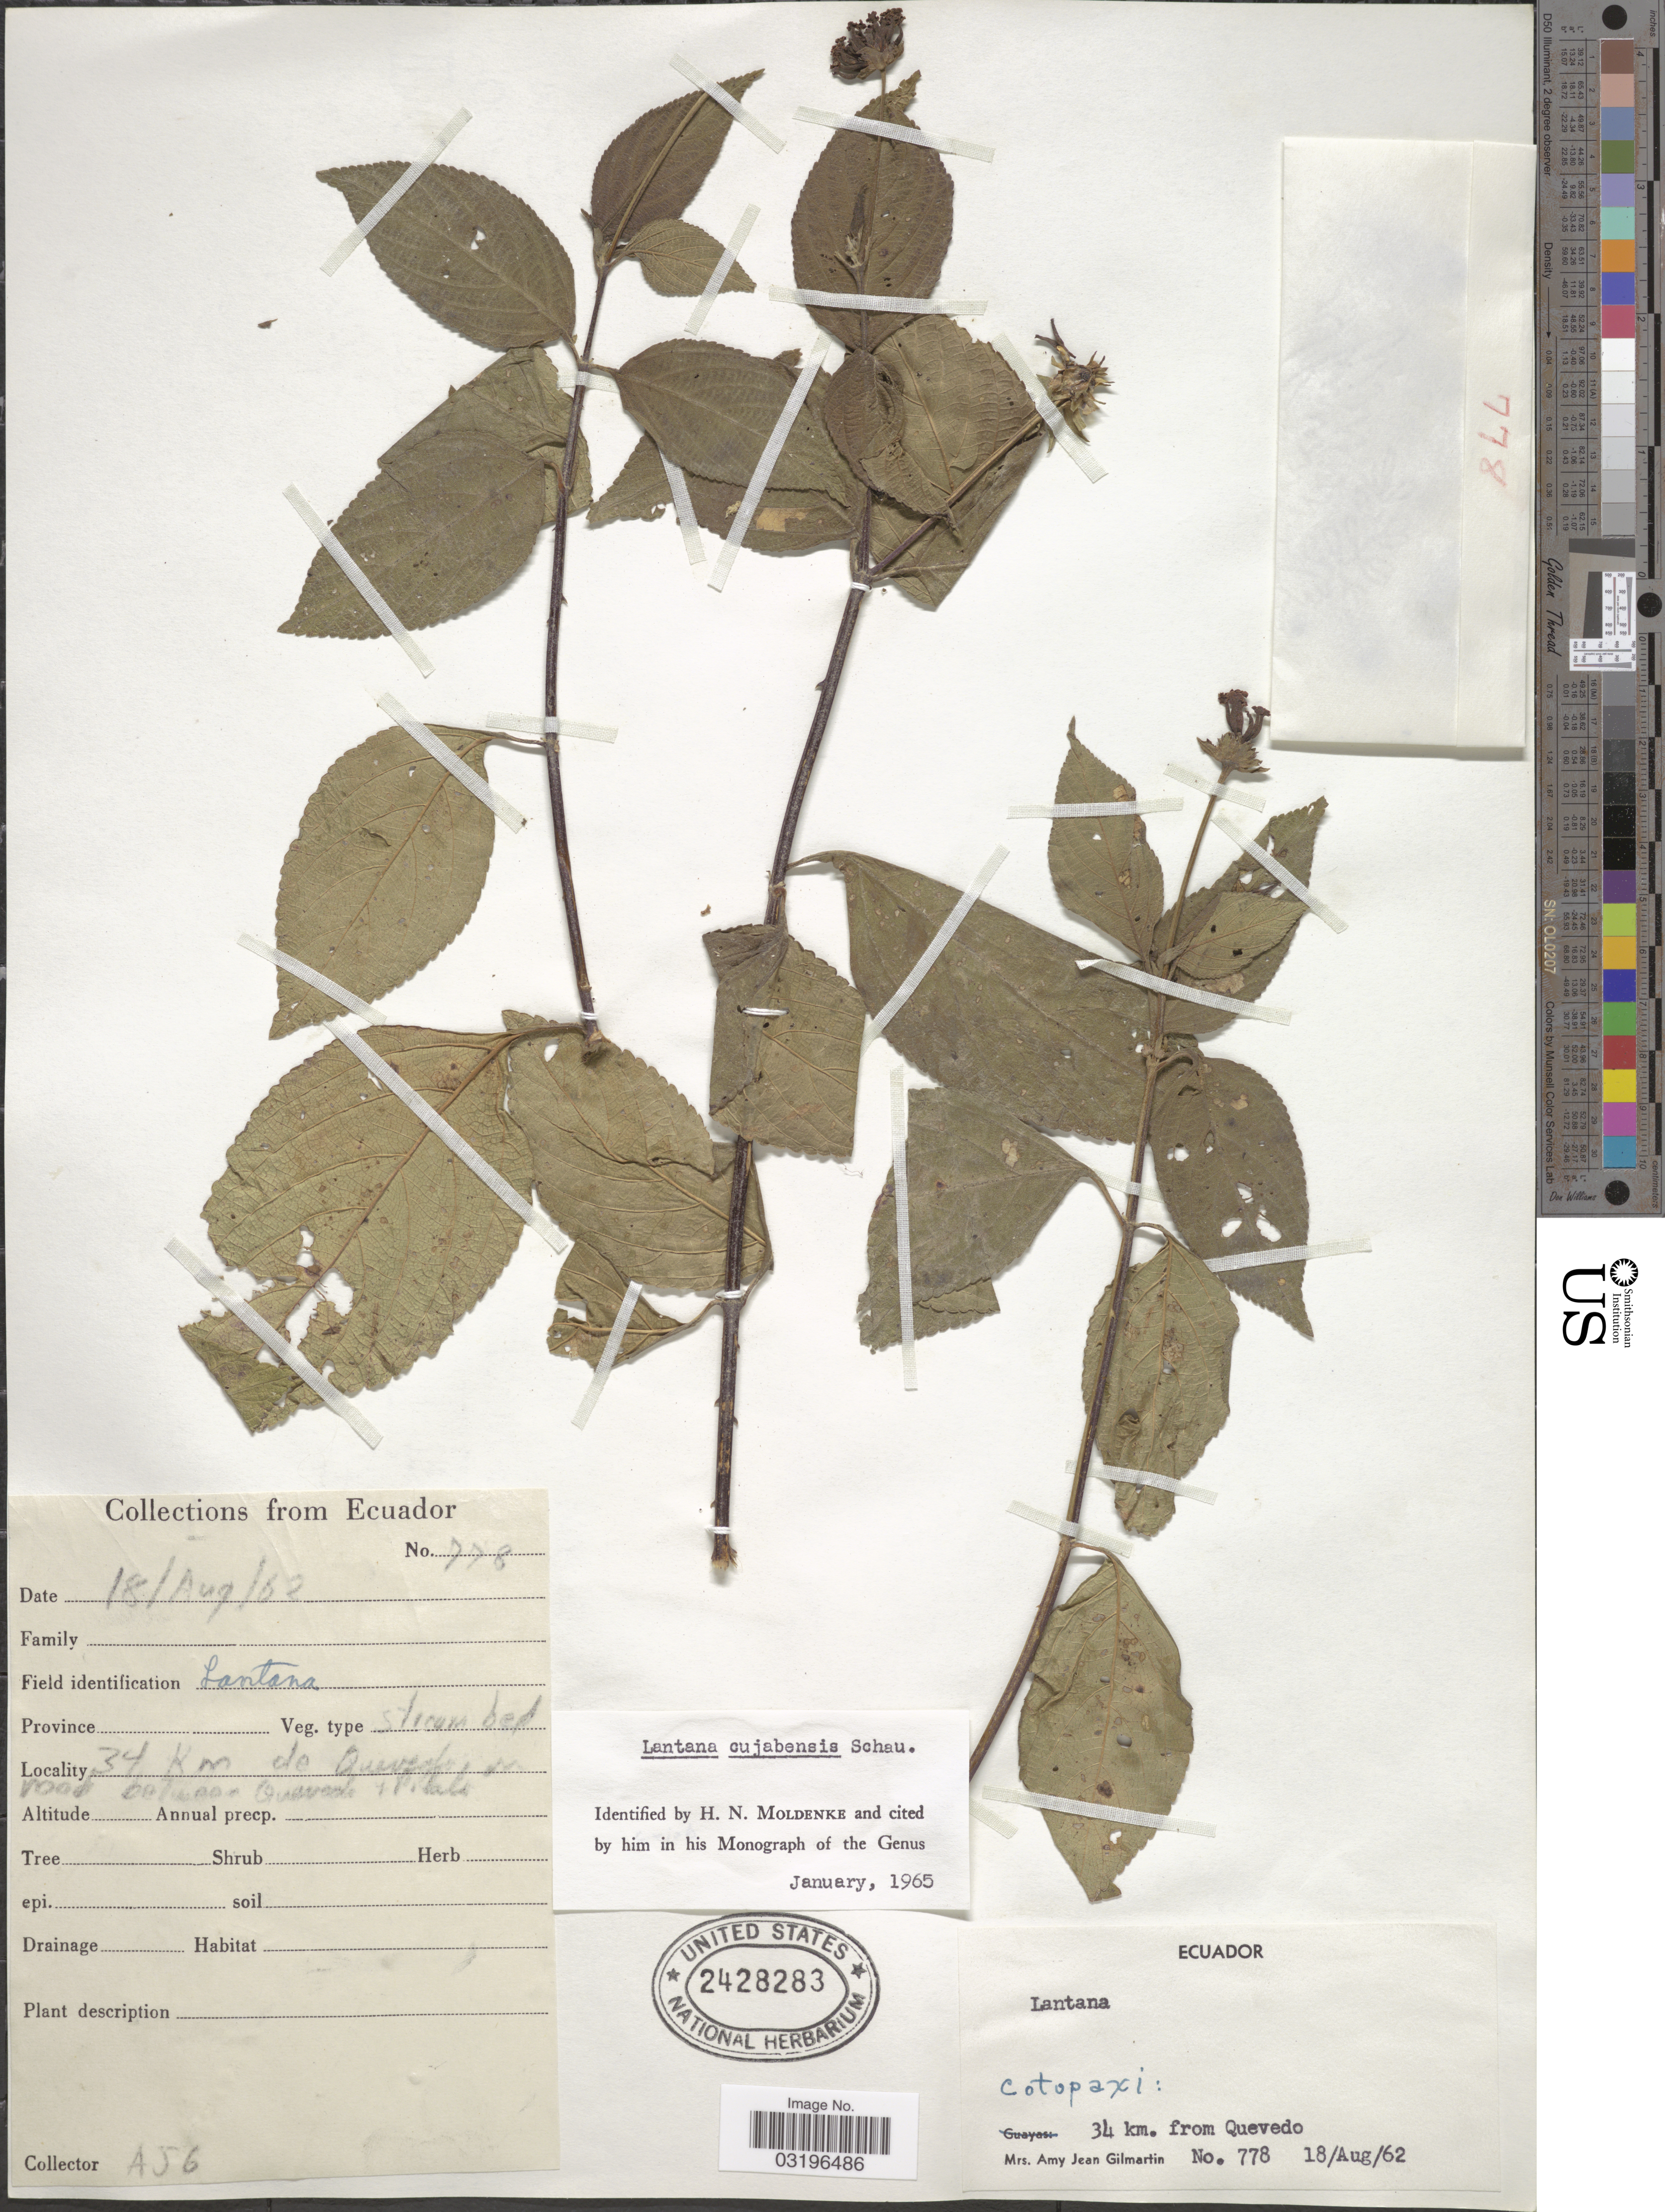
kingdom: Plantae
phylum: Tracheophyta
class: Magnoliopsida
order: Lamiales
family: Verbenaceae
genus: Lantana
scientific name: Lantana cujabensis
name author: Schau.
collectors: A. J. Gilmartin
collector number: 778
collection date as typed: Transcribed d/m/y: 18/8/62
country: Ecuador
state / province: Cotopaxi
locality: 34 km. from Quevedo. 34 Km de Quevedo road between Quevedo & Pikali [interpreted].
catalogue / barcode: US 2428283